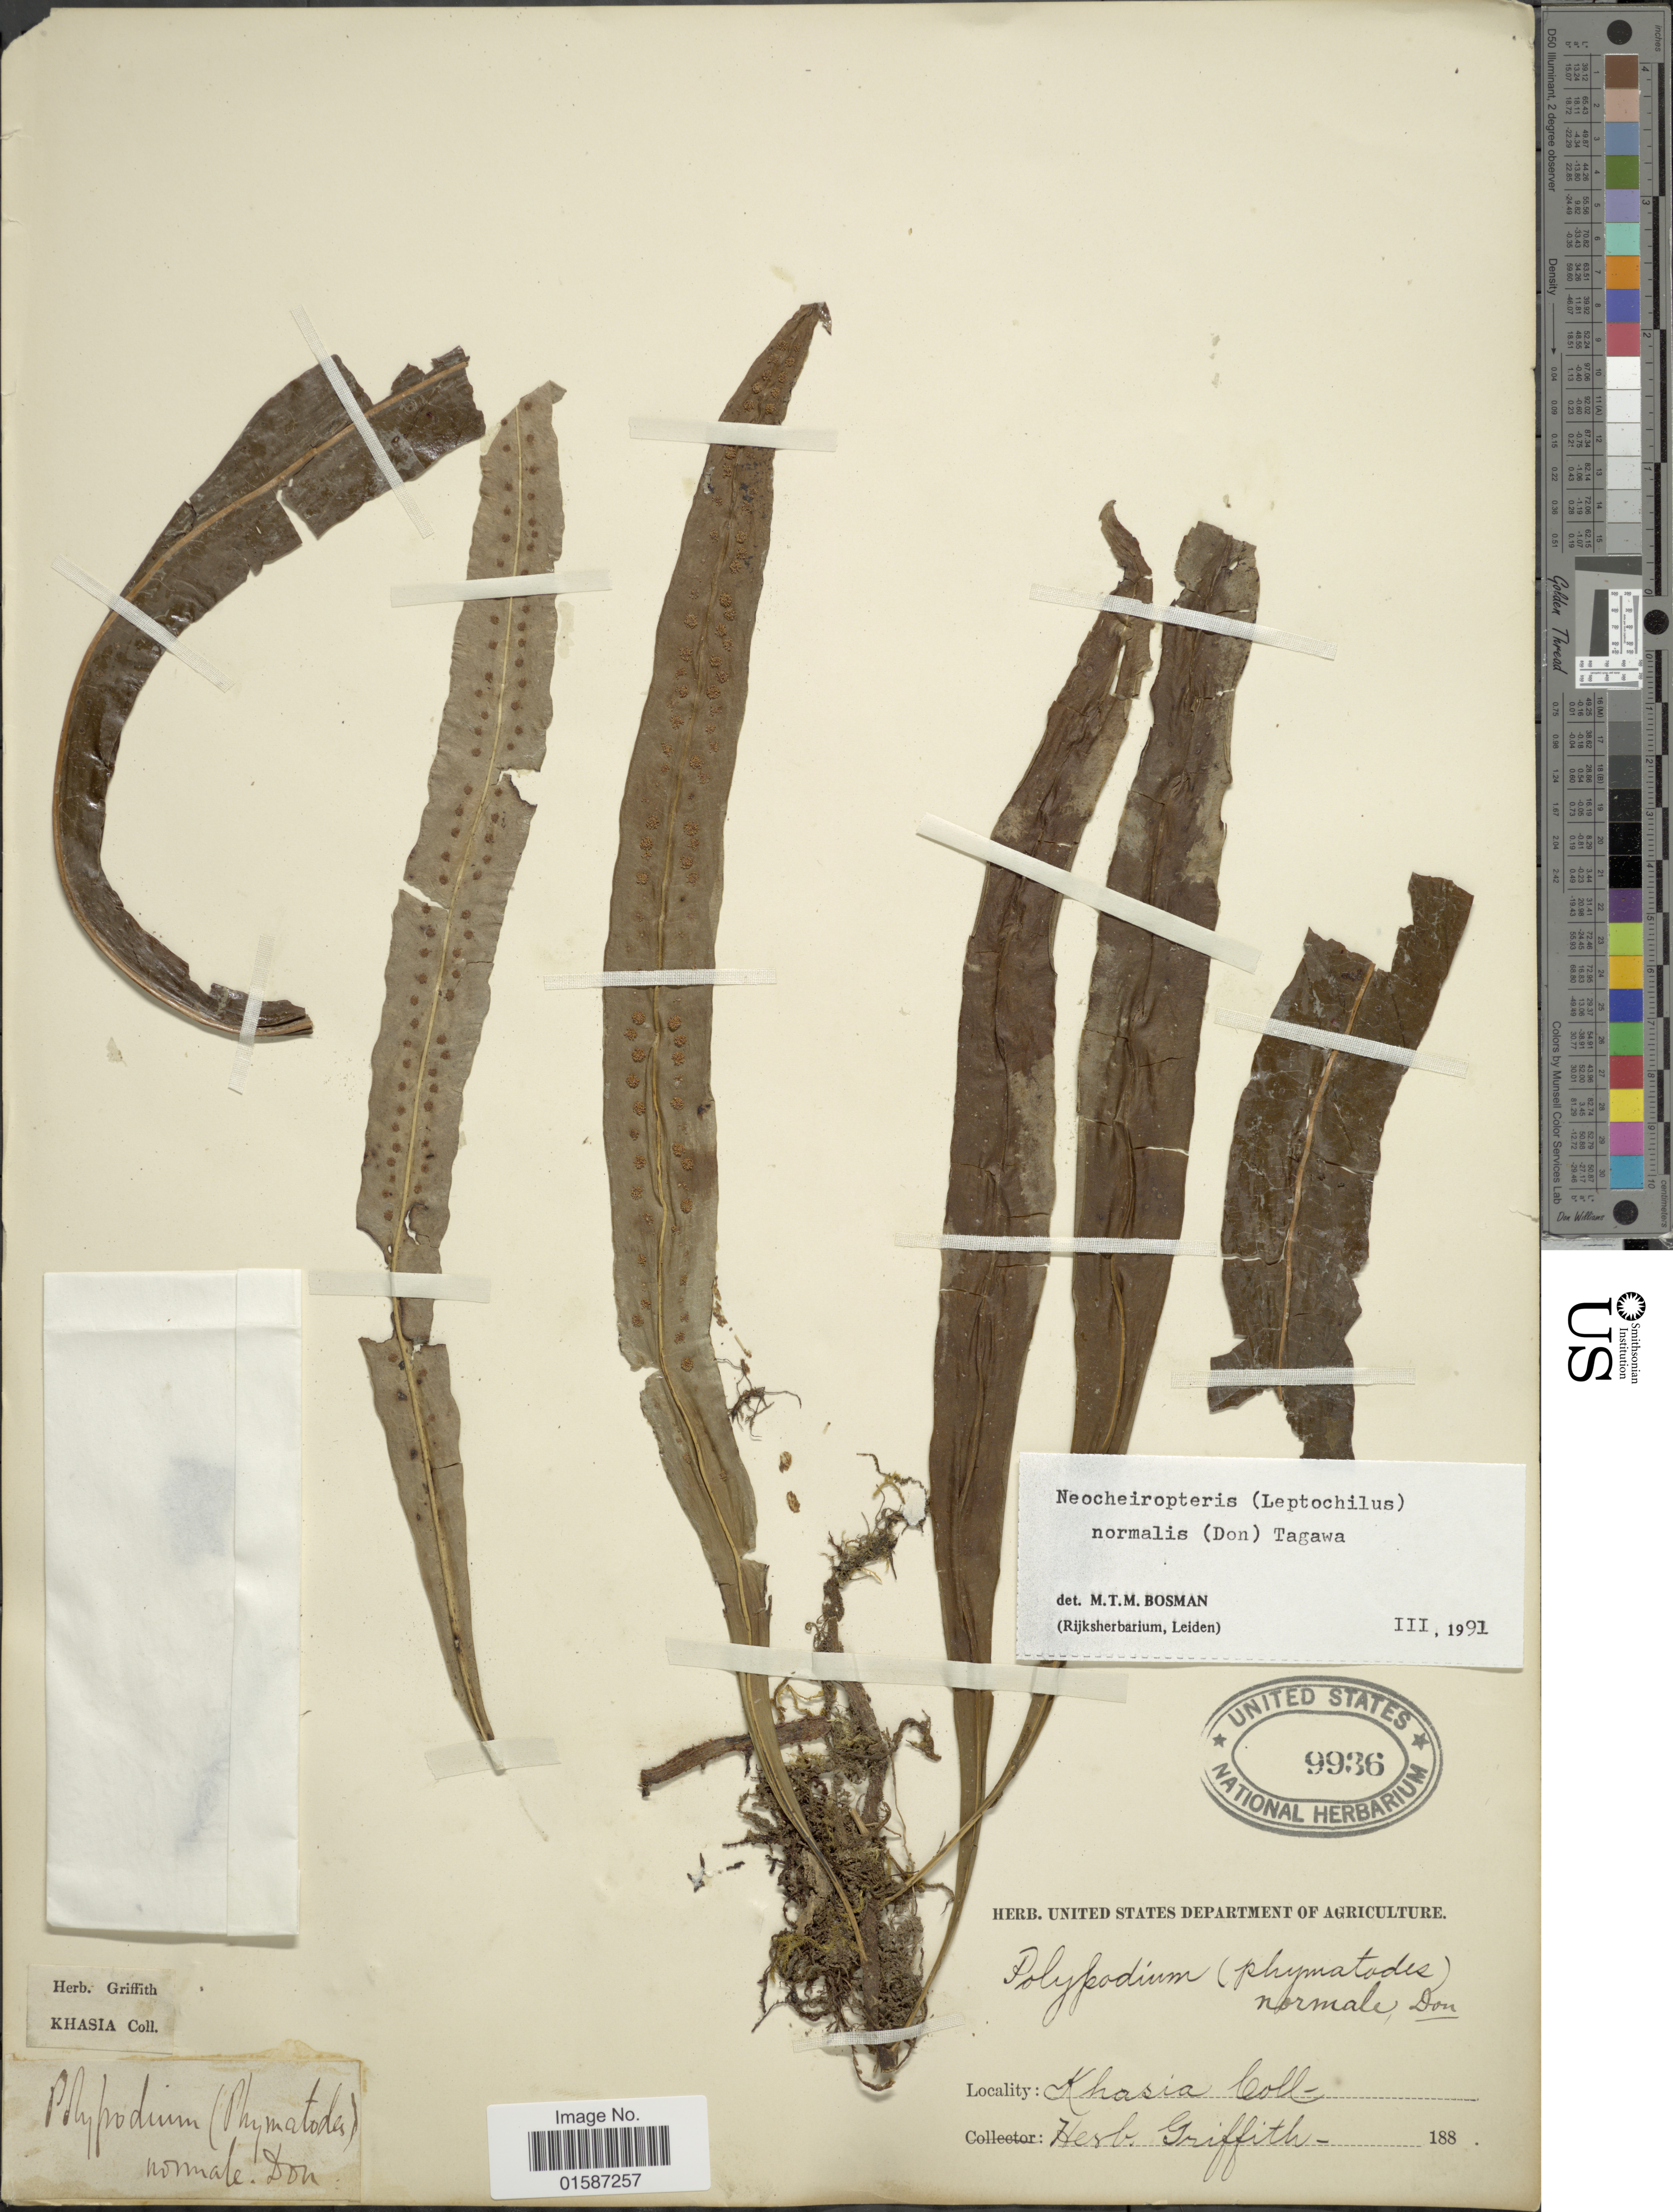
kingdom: Plantae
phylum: Tracheophyta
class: Polypodiopsida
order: Polypodiales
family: Polypodiaceae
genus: Tricholepidium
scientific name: Tricholepidium normale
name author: (D. Don) Ching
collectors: ex herb. Griffith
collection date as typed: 188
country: India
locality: Khasia Coll.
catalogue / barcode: US 9936